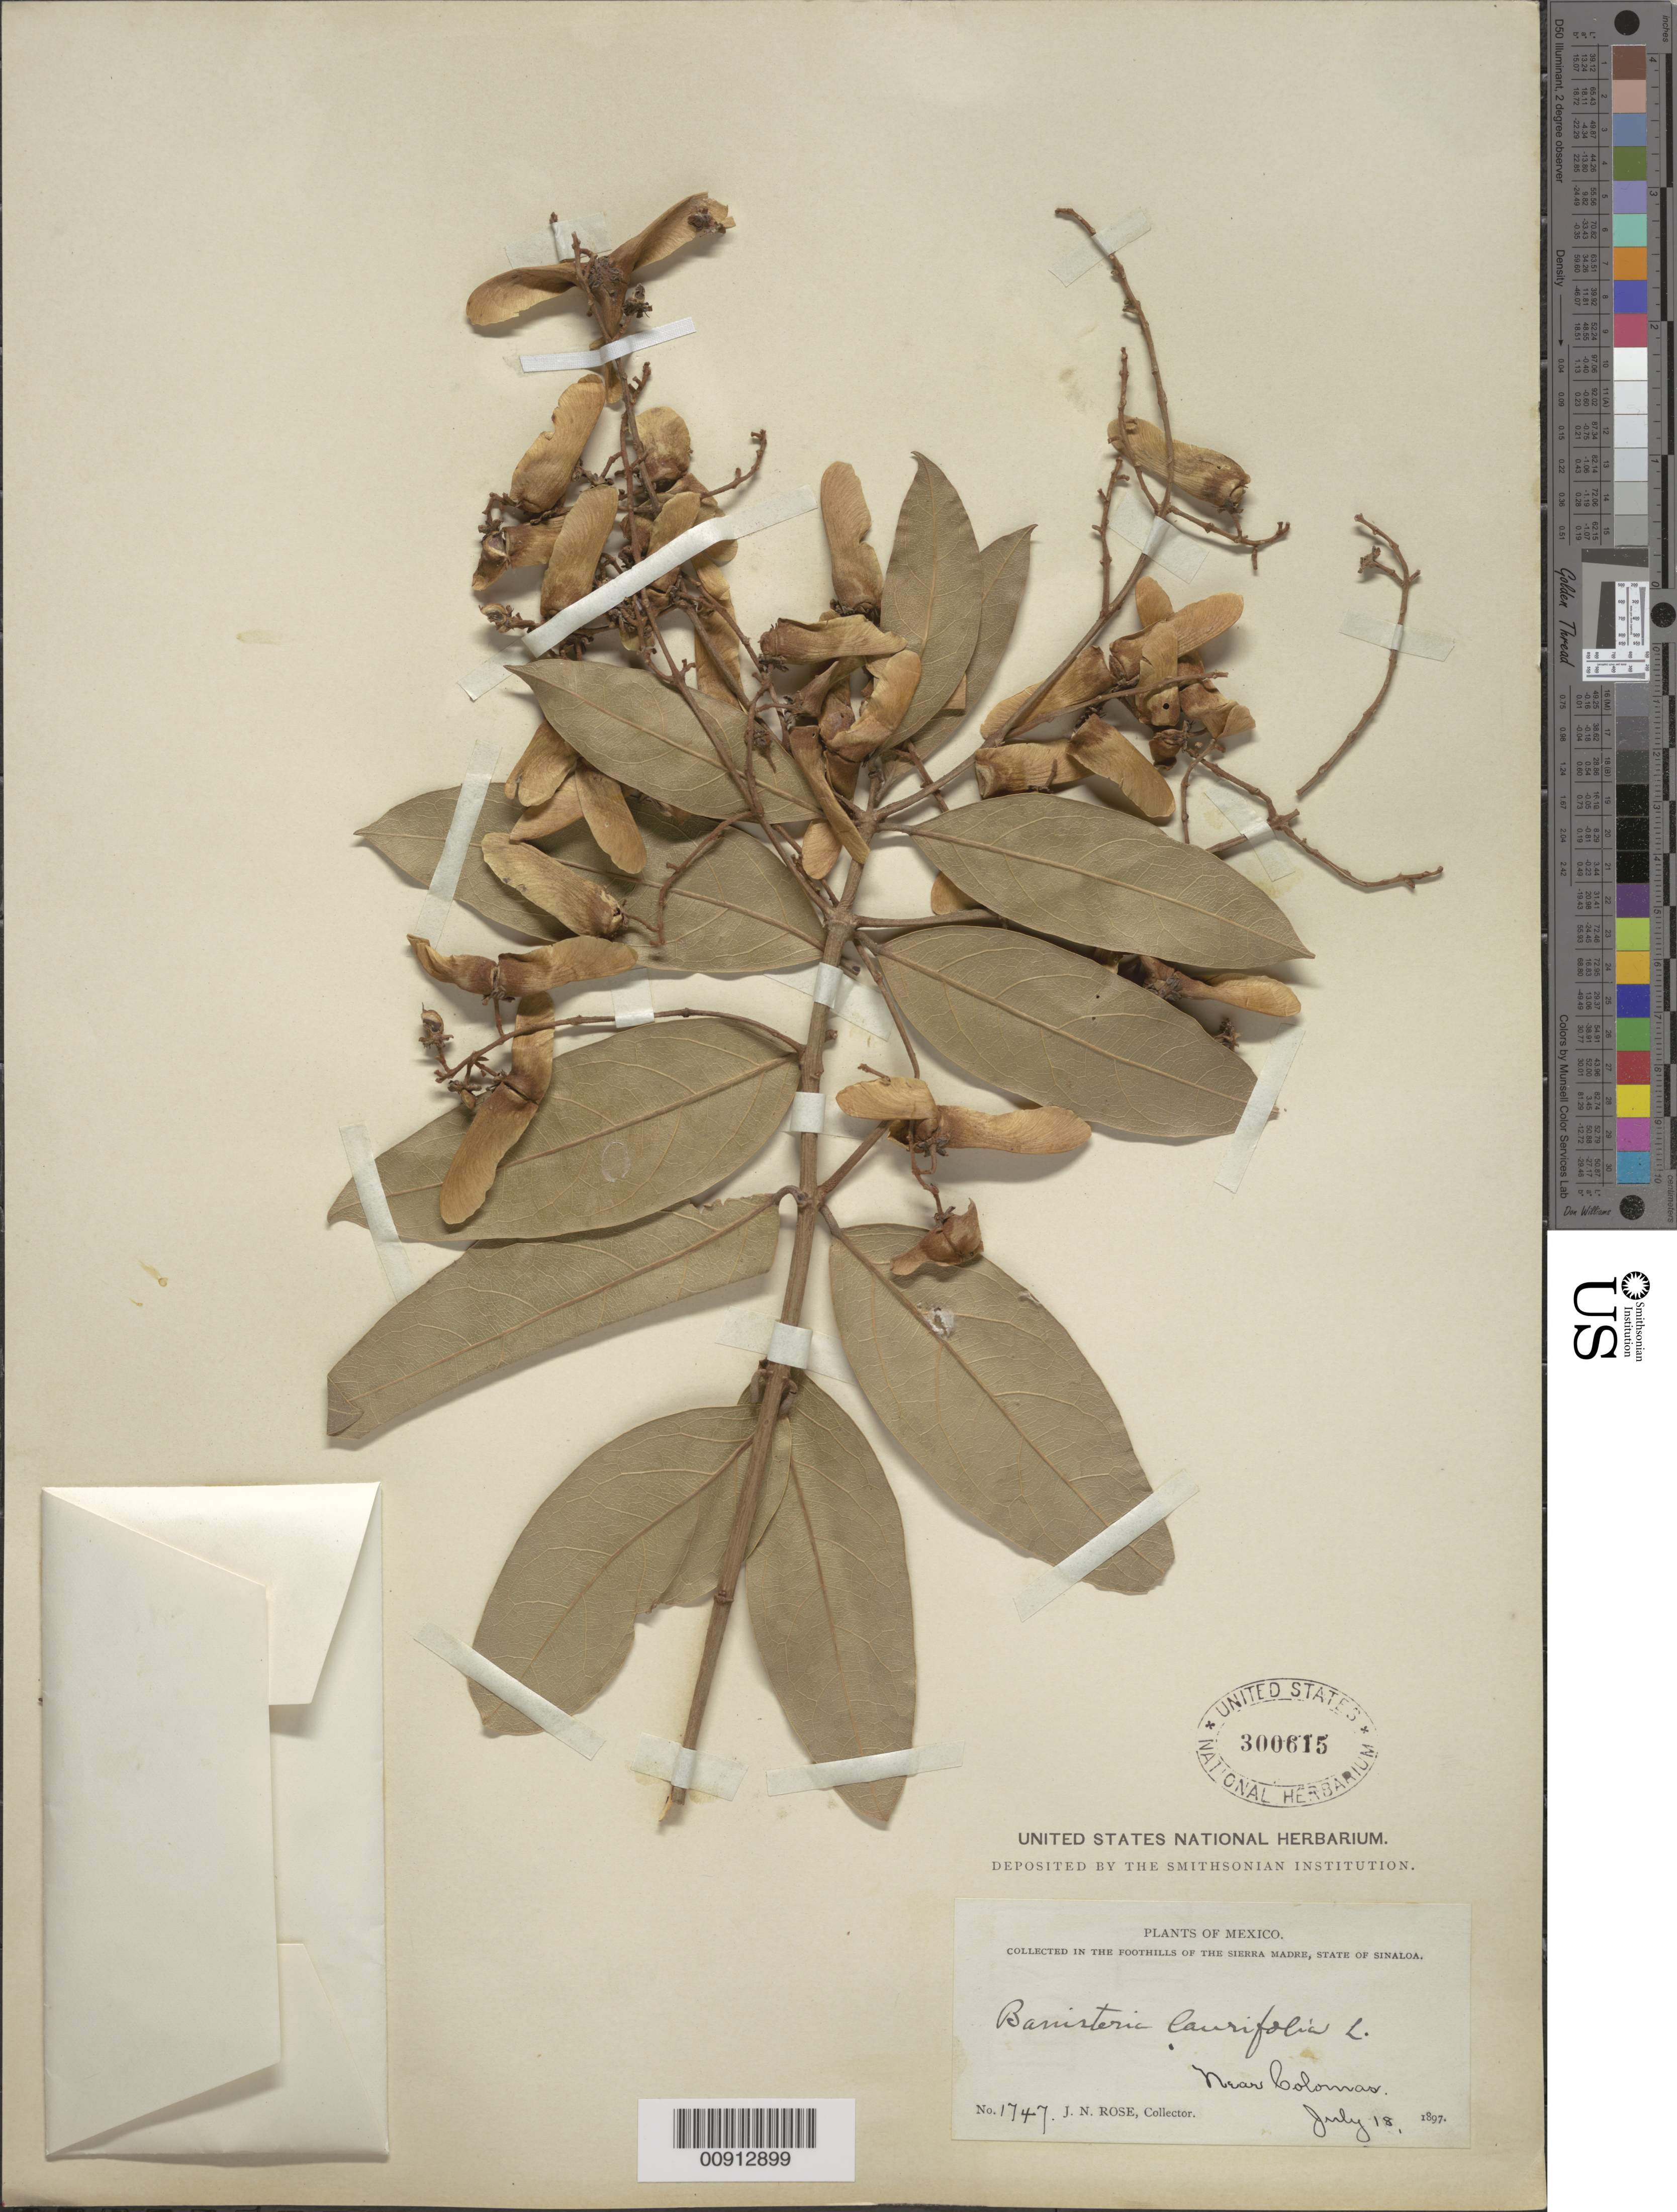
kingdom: Plantae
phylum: Tracheophyta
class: Magnoliopsida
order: Malpighiales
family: Malpighiaceae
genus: Heteropterys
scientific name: Heteropterys laurifolia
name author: (L.) A. Juss.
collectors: J. N. Rose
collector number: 1747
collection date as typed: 18 Jul 1897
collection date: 1897-07-18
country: Mexico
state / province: Sinaloa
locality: Near Colomas. Foothills of the Sierra Madre, State of Sinaloa.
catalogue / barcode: US 300615